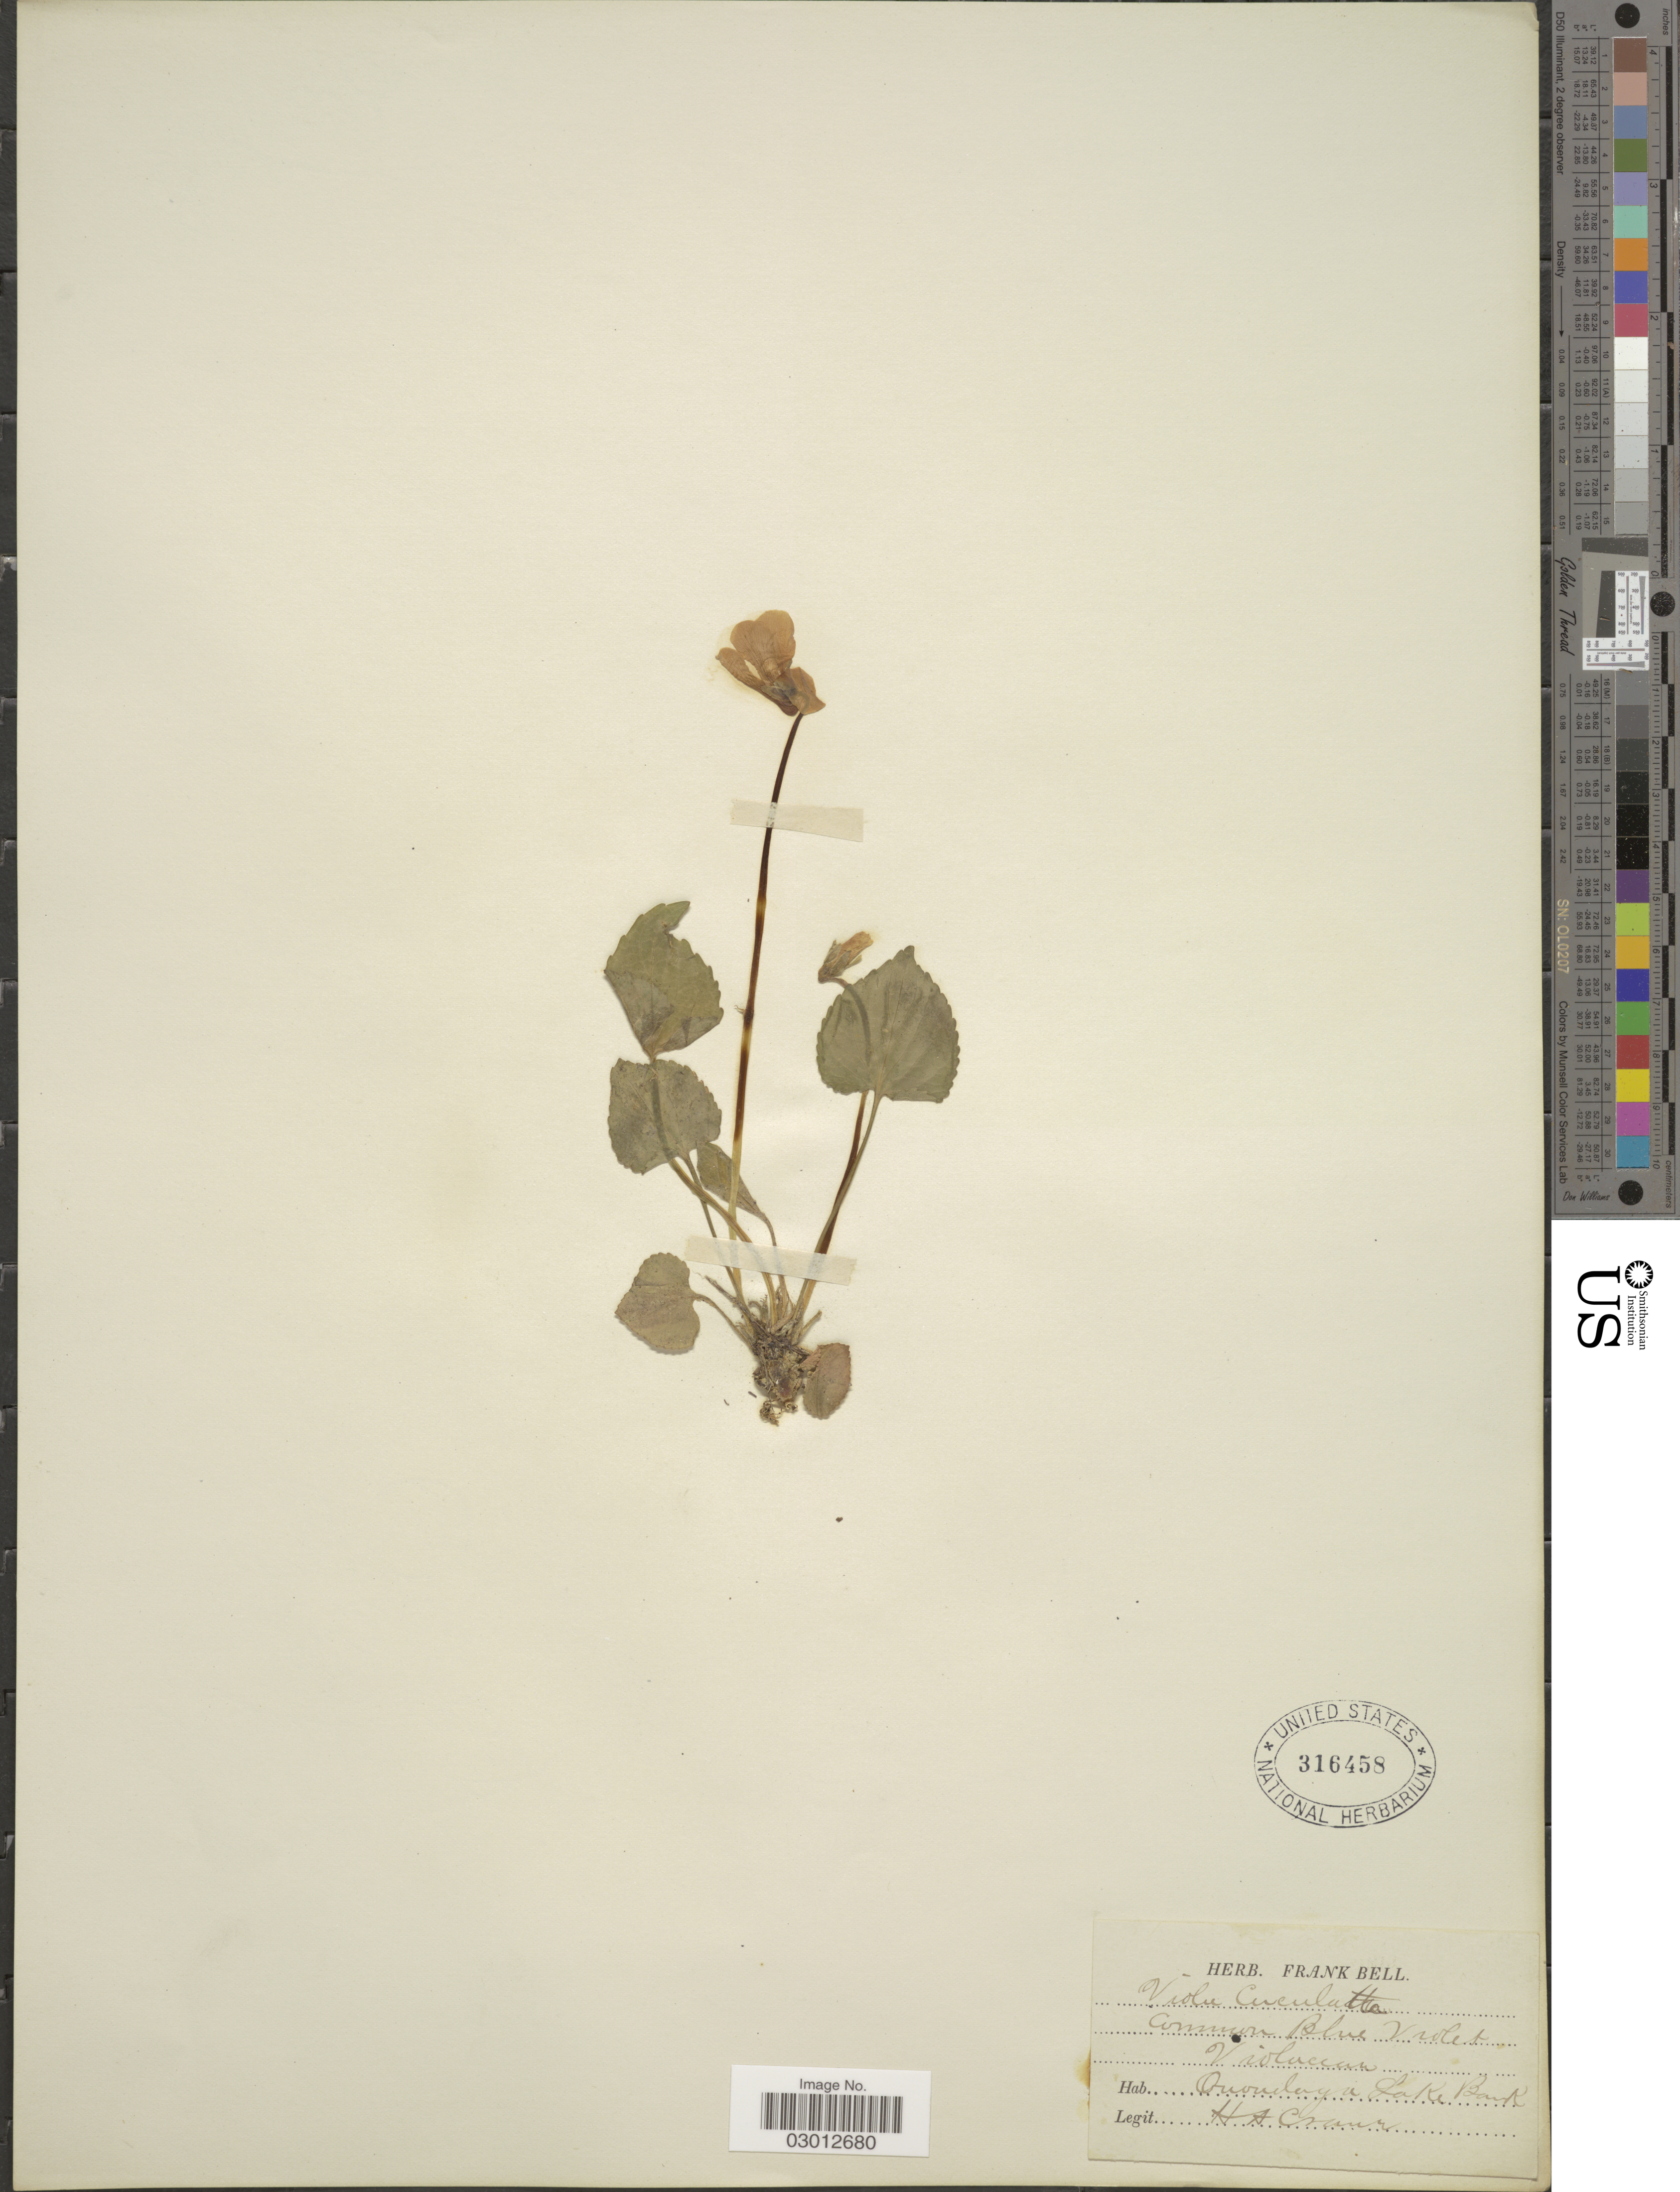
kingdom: Plantae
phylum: Tracheophyta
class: Magnoliopsida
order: Malpighiales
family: Violaceae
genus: Viola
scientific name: Viola papilionacea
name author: Pursh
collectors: H. A. Crum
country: United States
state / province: New York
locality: Onondaga Lake Bank.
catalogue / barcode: US 316458